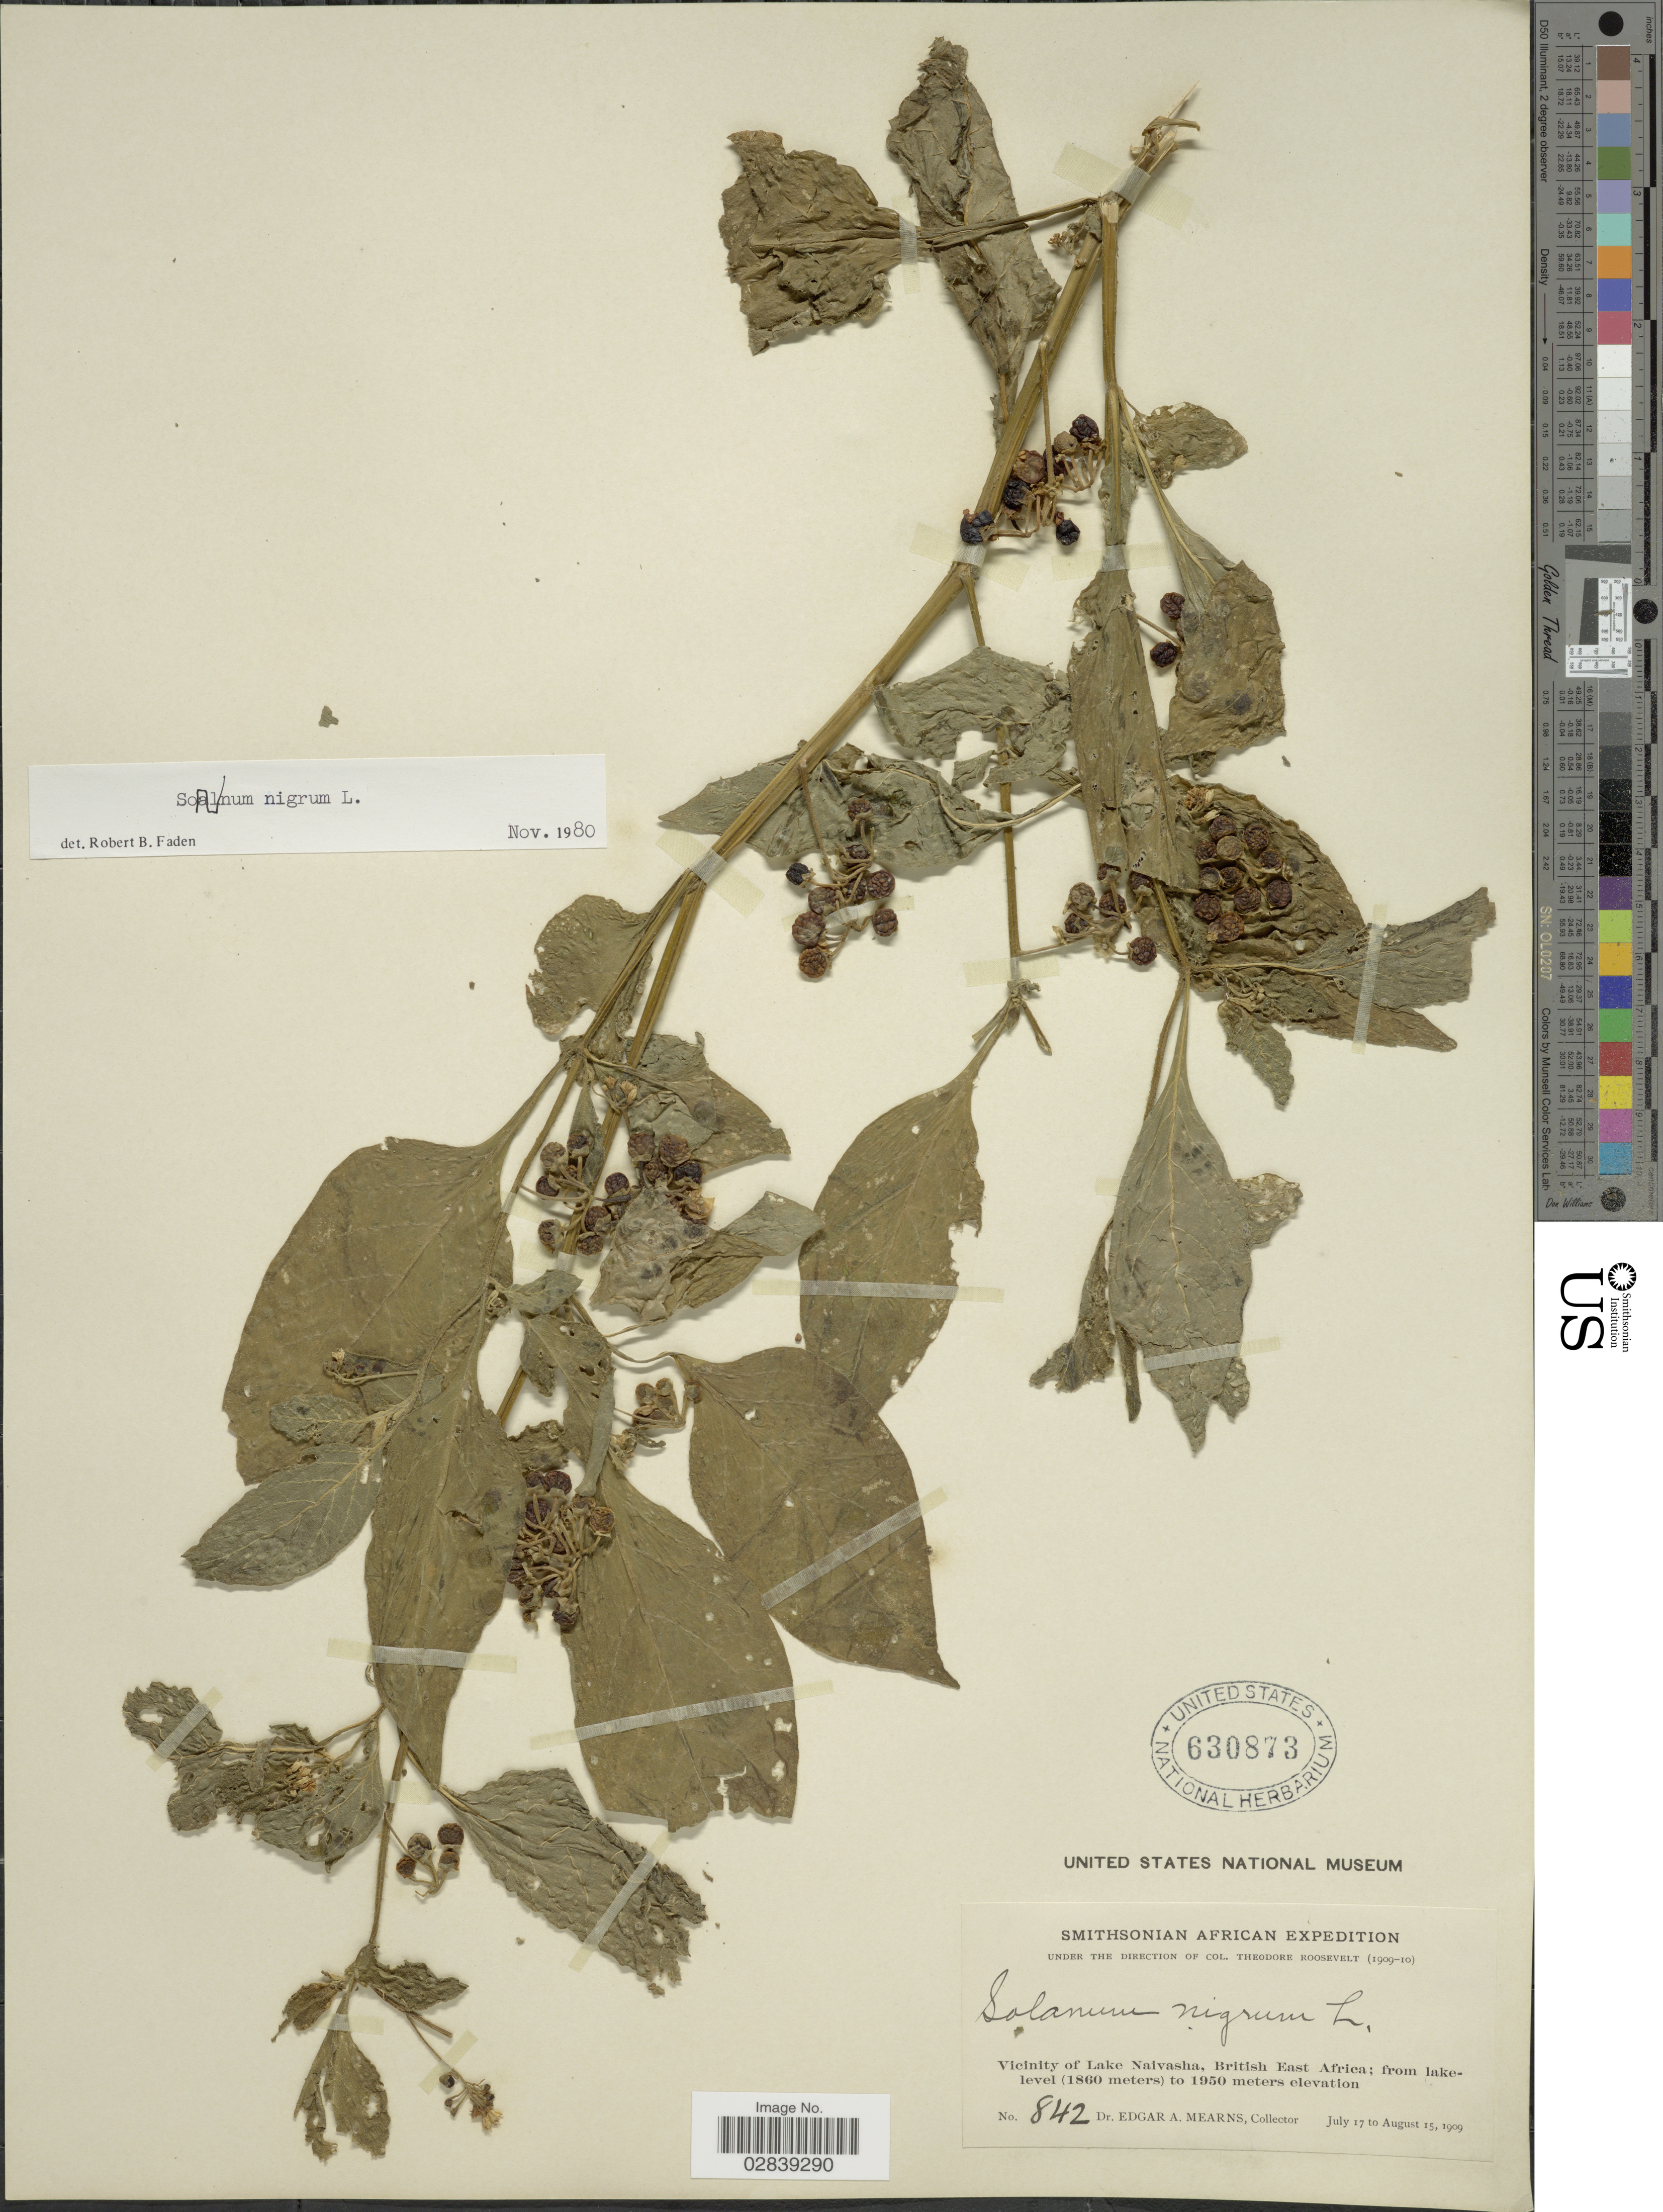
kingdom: Plantae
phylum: Tracheophyta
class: Magnoliopsida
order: Solanales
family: Solanaceae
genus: Solanum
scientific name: Solanum nigrum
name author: L.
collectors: E. A. Mearns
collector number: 842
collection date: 1909-07-17/1909-08-15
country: Kenya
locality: Vicinity of Lake Naivasha, British East Africa.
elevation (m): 1860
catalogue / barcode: US 630873